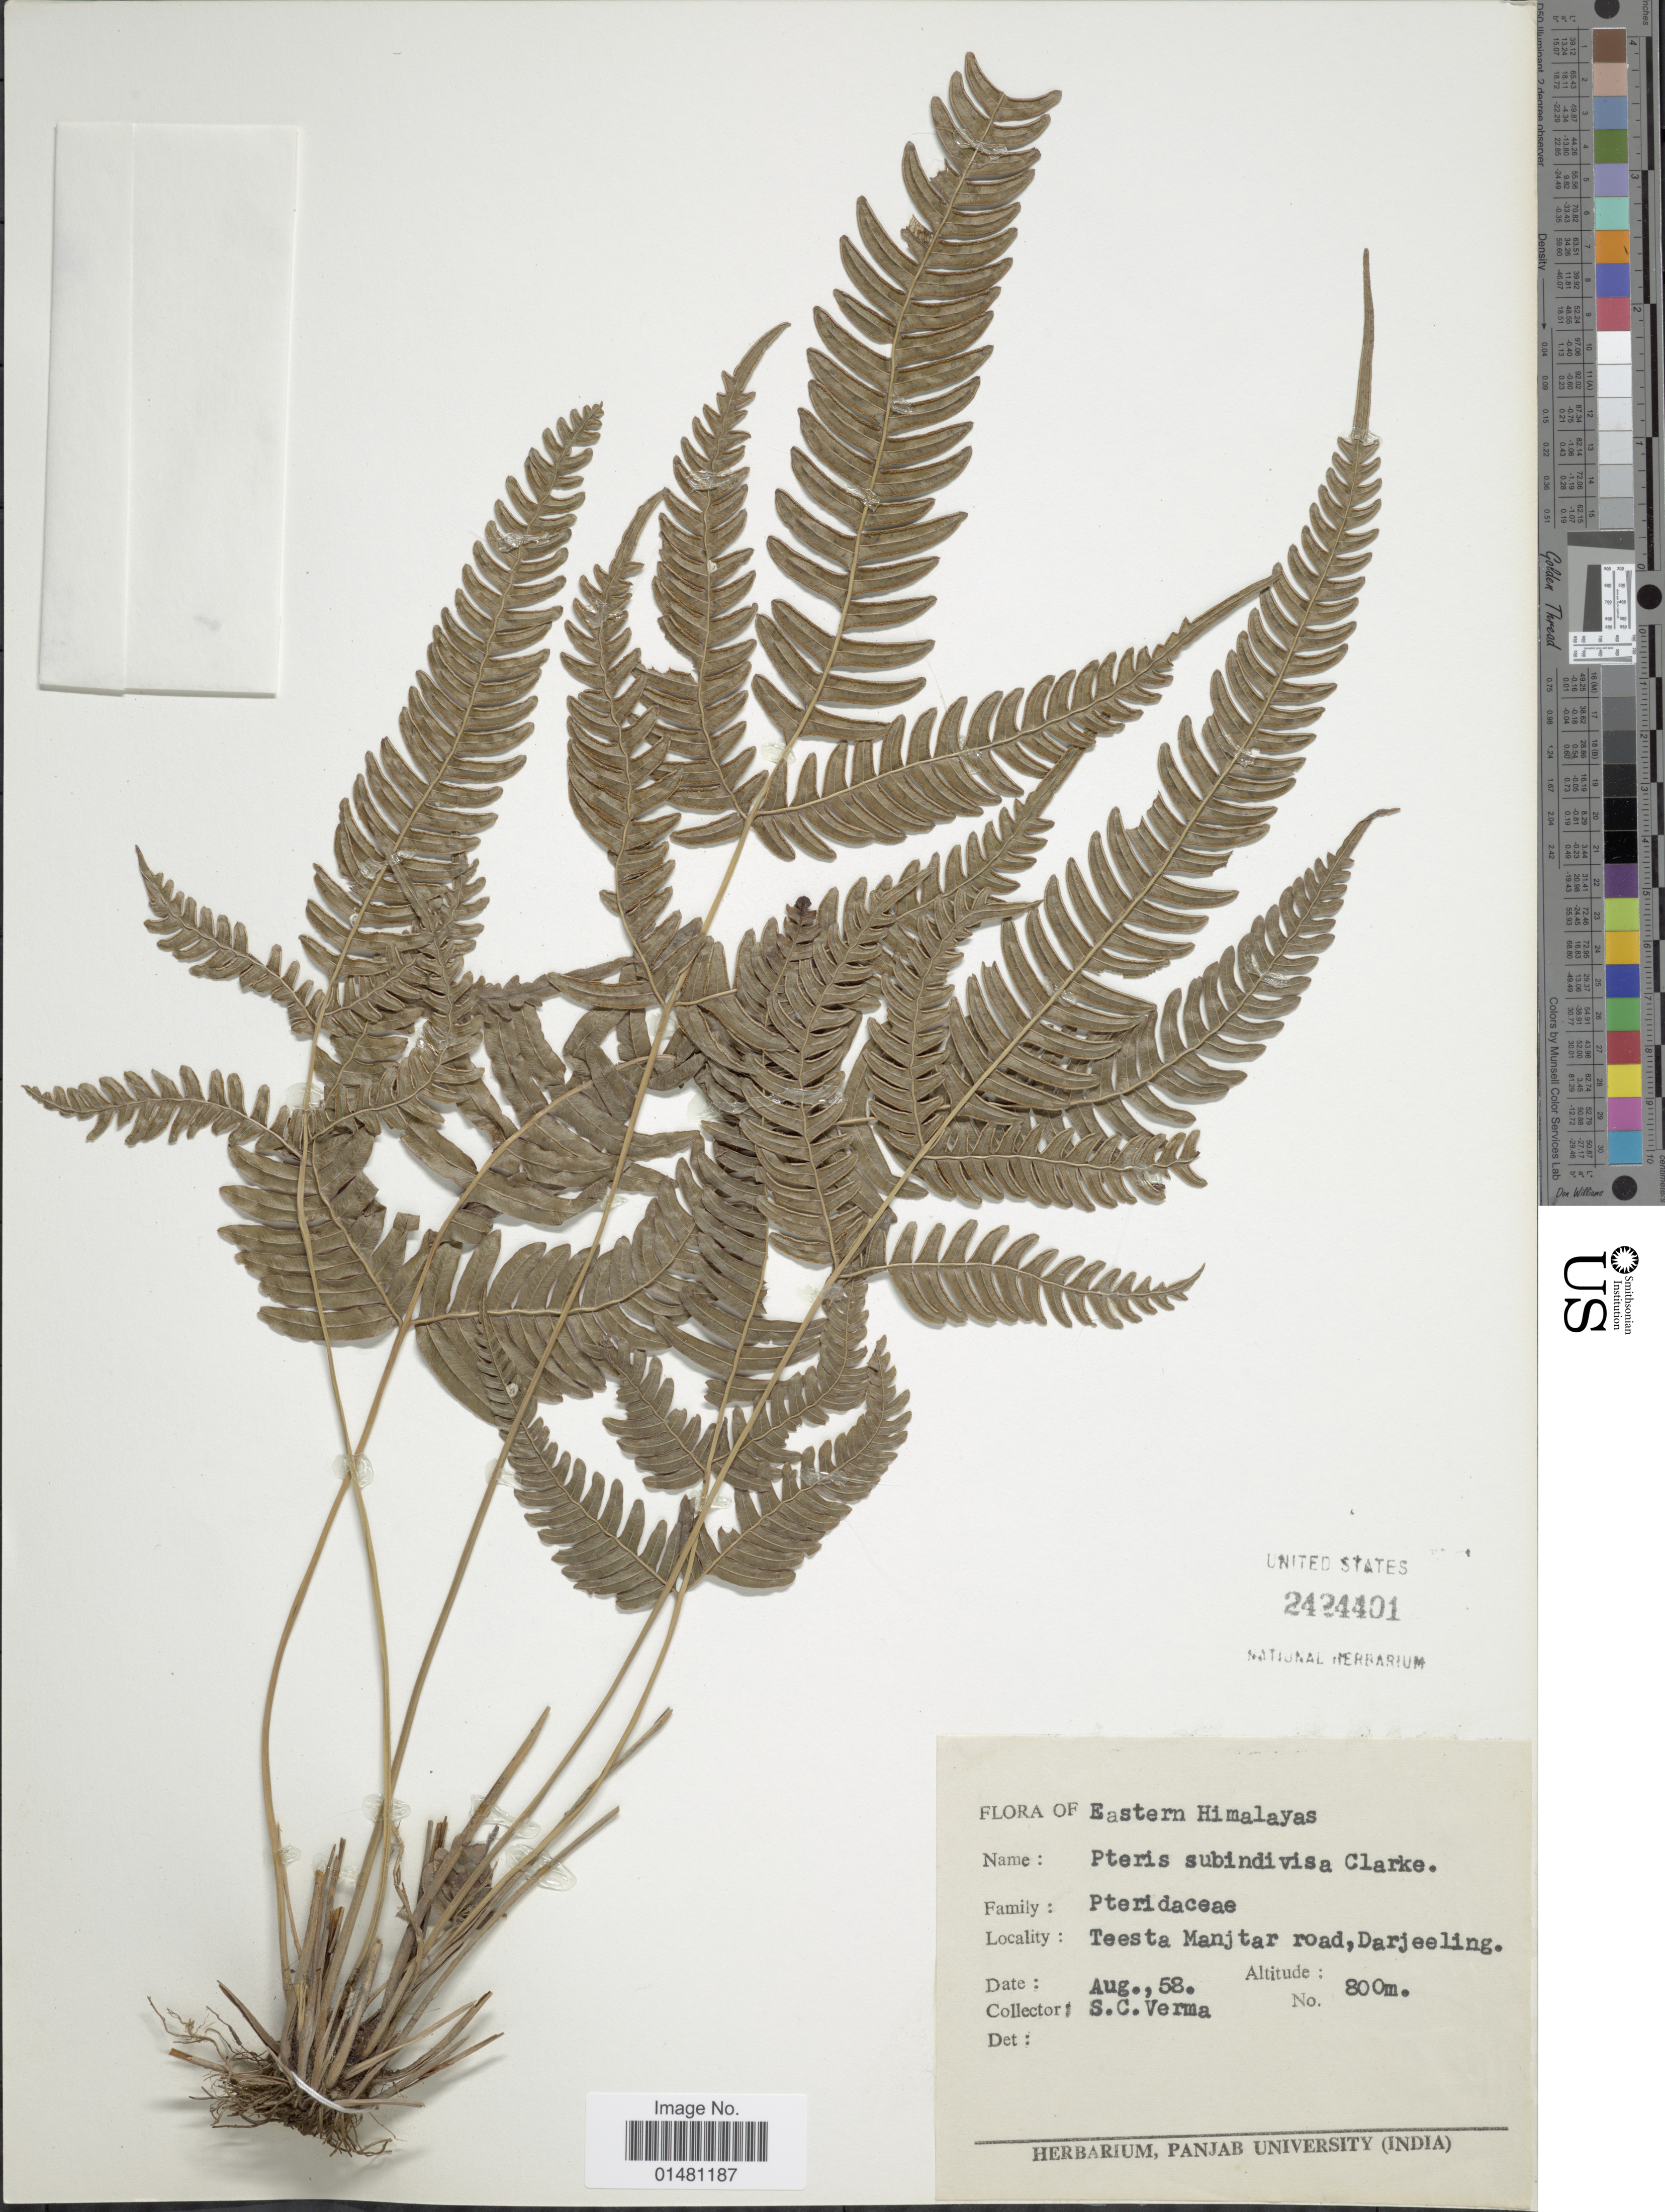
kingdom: Plantae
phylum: Tracheophyta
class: Polypodiopsida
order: Polypodiales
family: Pteridaceae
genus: Pteris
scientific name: Pteris subindivisa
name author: C.B. Clarke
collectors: S. Verma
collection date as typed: Transcribed d/m/y: /8/58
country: India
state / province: West Bengal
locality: Eastern Himalayas, Teesta Manjtar road, Darjeeling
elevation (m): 800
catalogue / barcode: US 2424401